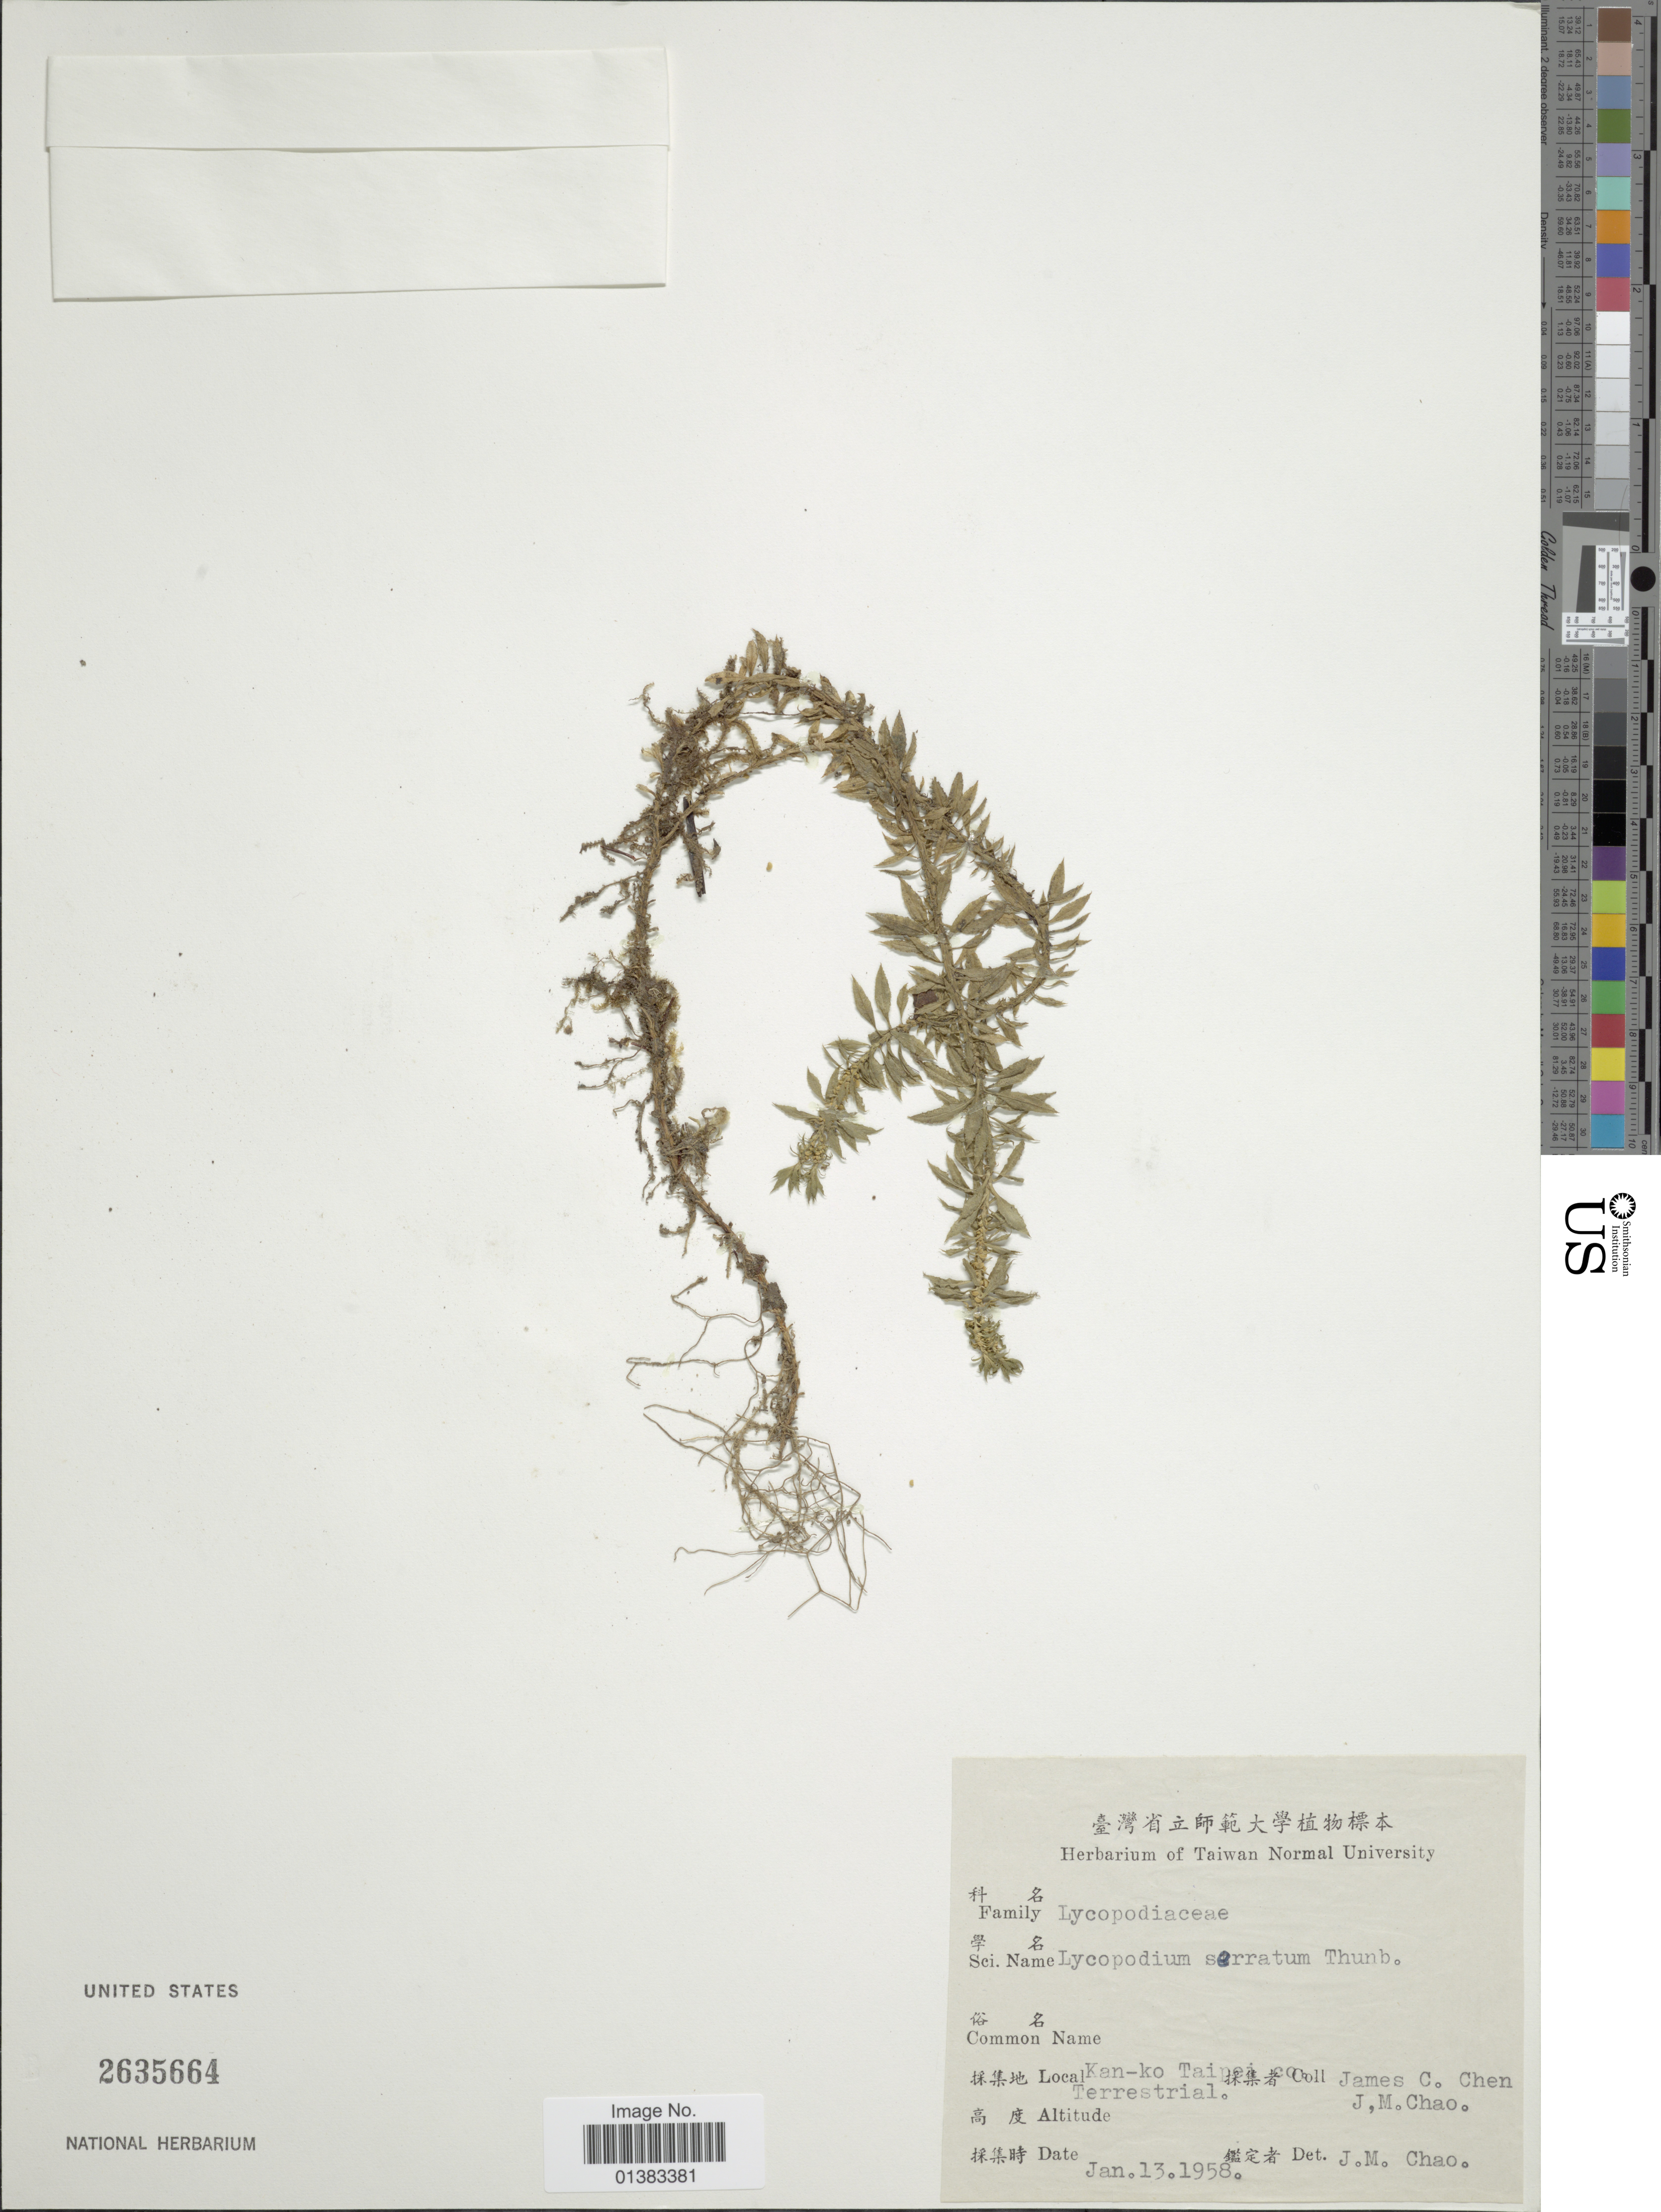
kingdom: Plantae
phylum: Tracheophyta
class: Lycopodiopsida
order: Lycopodiales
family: Lycopodiaceae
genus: Huperzia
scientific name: Huperzia serrata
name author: (Thunb.) Trevis.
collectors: J. Chen & J. Chao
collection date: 1958-01-13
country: Taiwan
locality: Kan-ko Tainei co, Terrestrial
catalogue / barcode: US 2635664